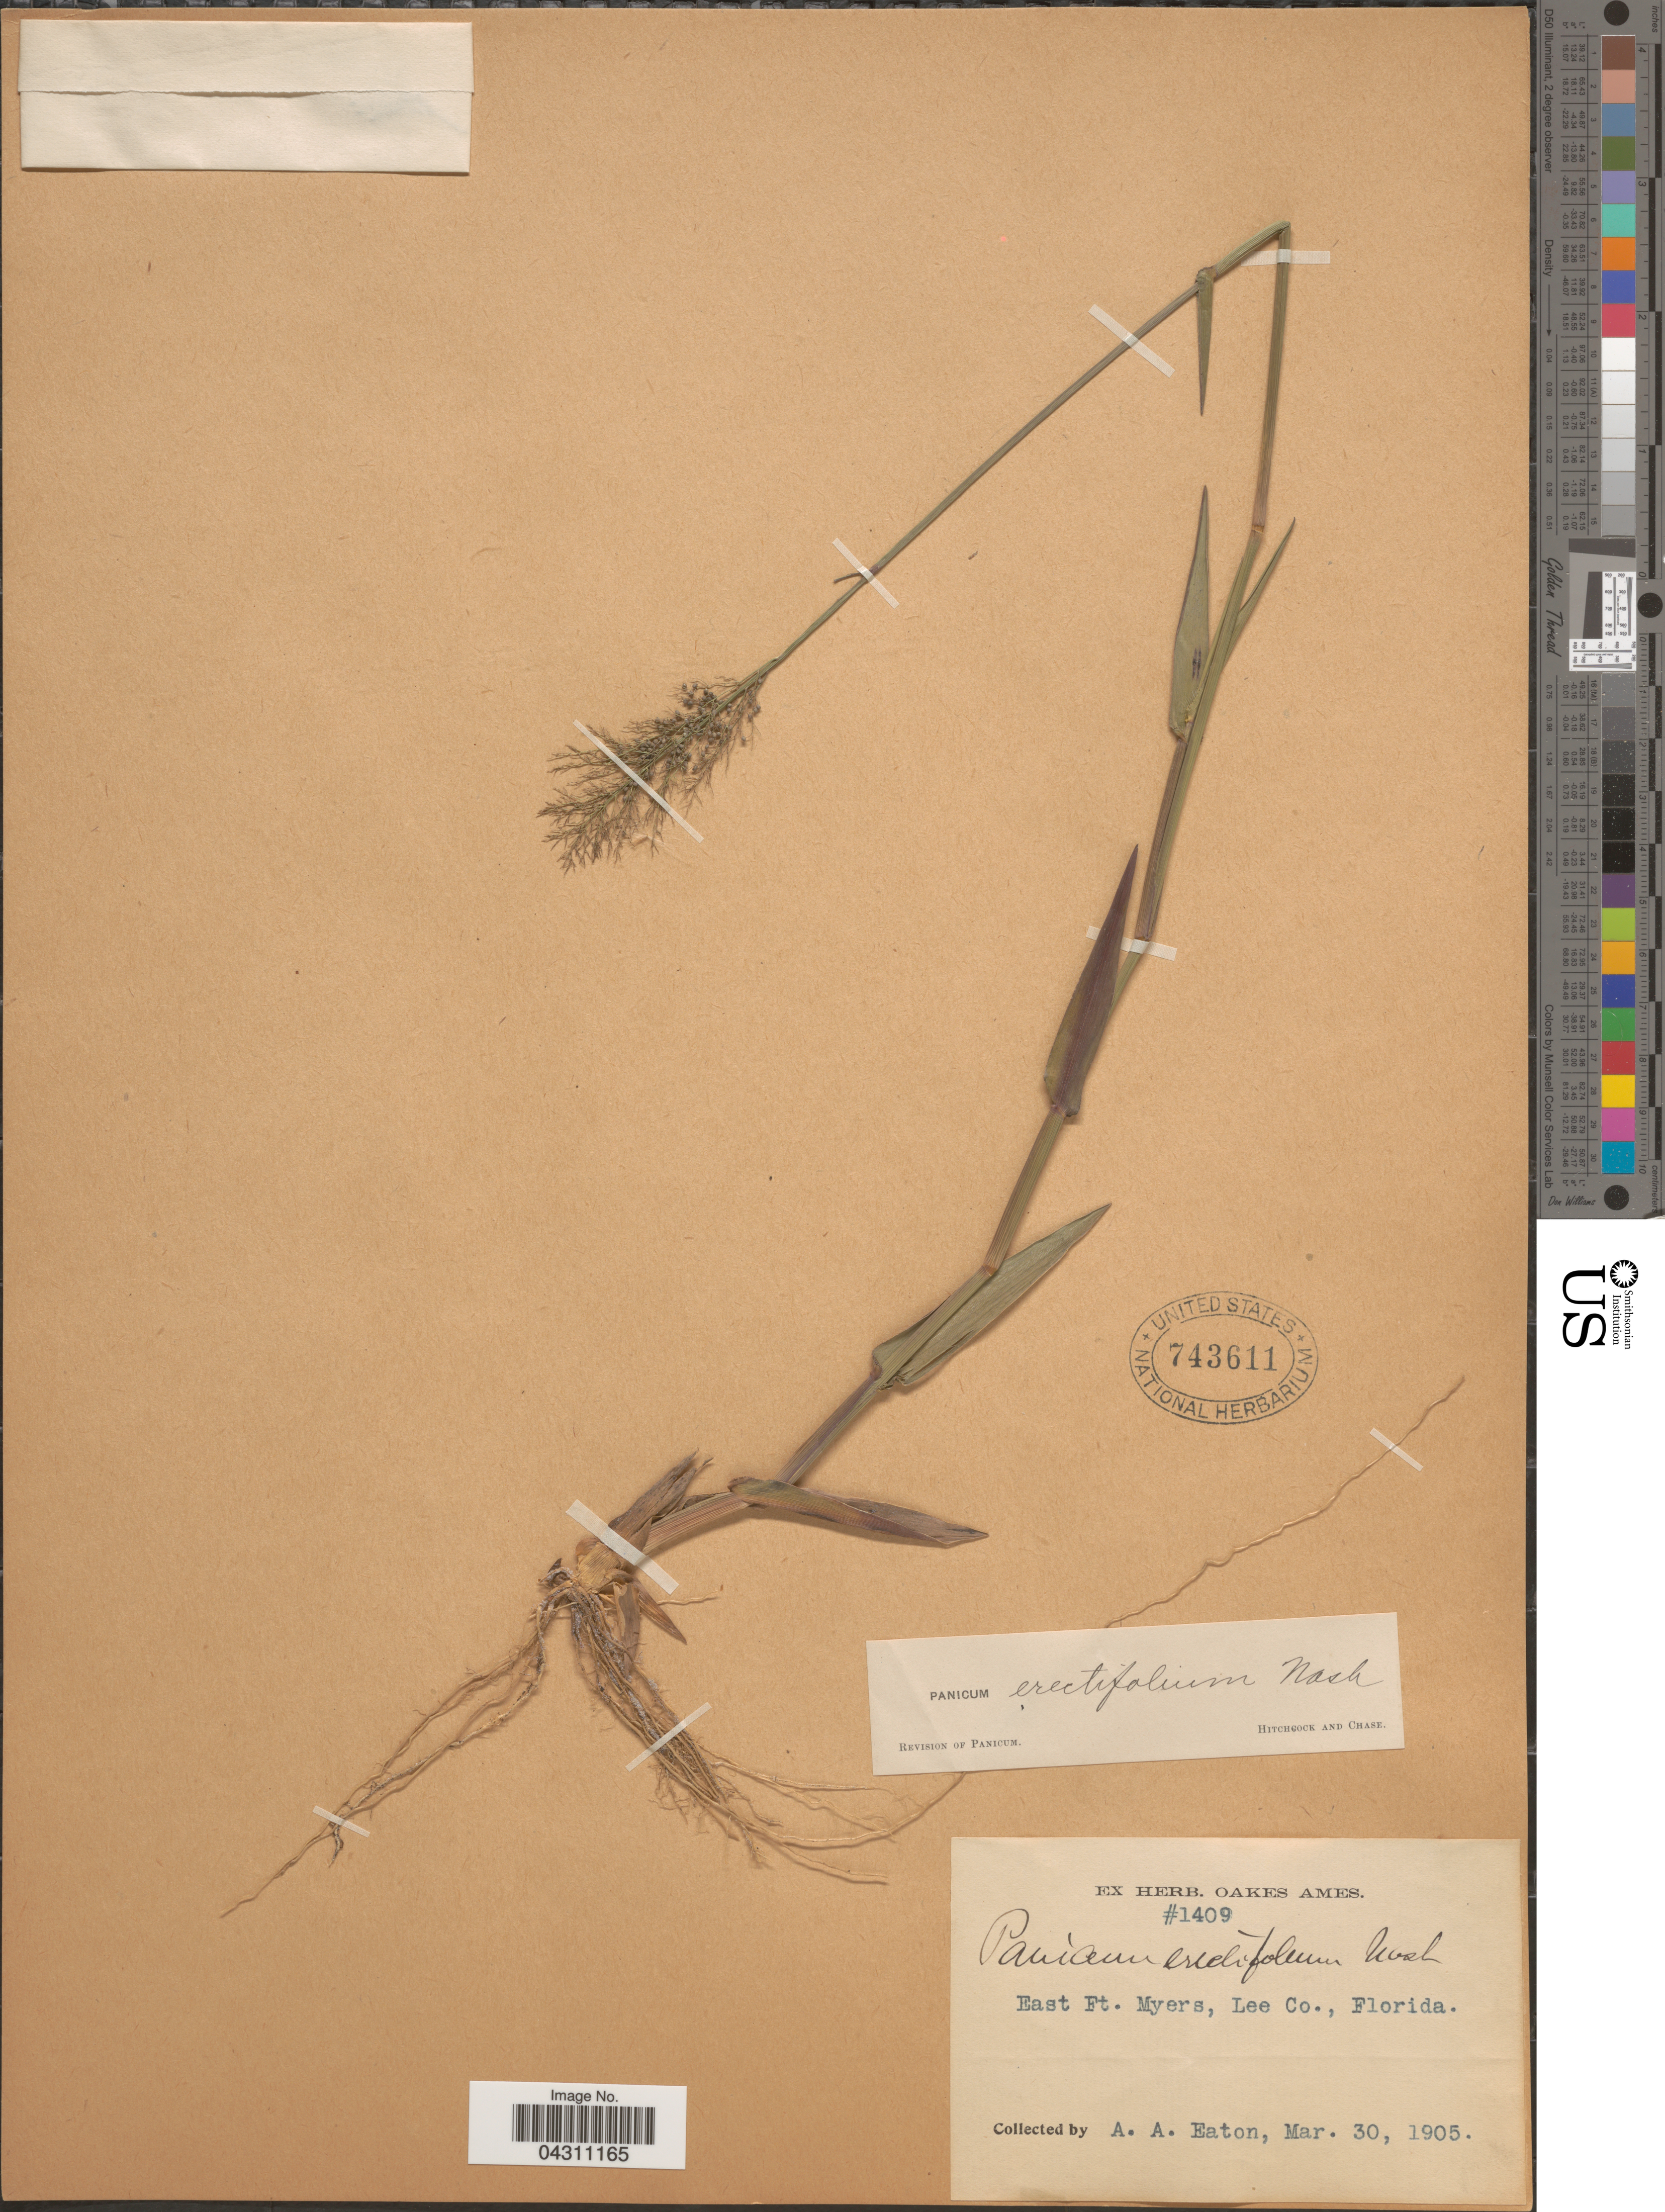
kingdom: Plantae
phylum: Tracheophyta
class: Liliopsida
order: Poales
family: Poaceae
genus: Dichanthelium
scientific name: Dichanthelium sphaerocarpon var. floridanum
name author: (Vasey) Davidse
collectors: A. A. Eaton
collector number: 1409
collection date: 1905-03-30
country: United States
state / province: Florida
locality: East Ft. Myers, Lee Co.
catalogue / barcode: US 743611